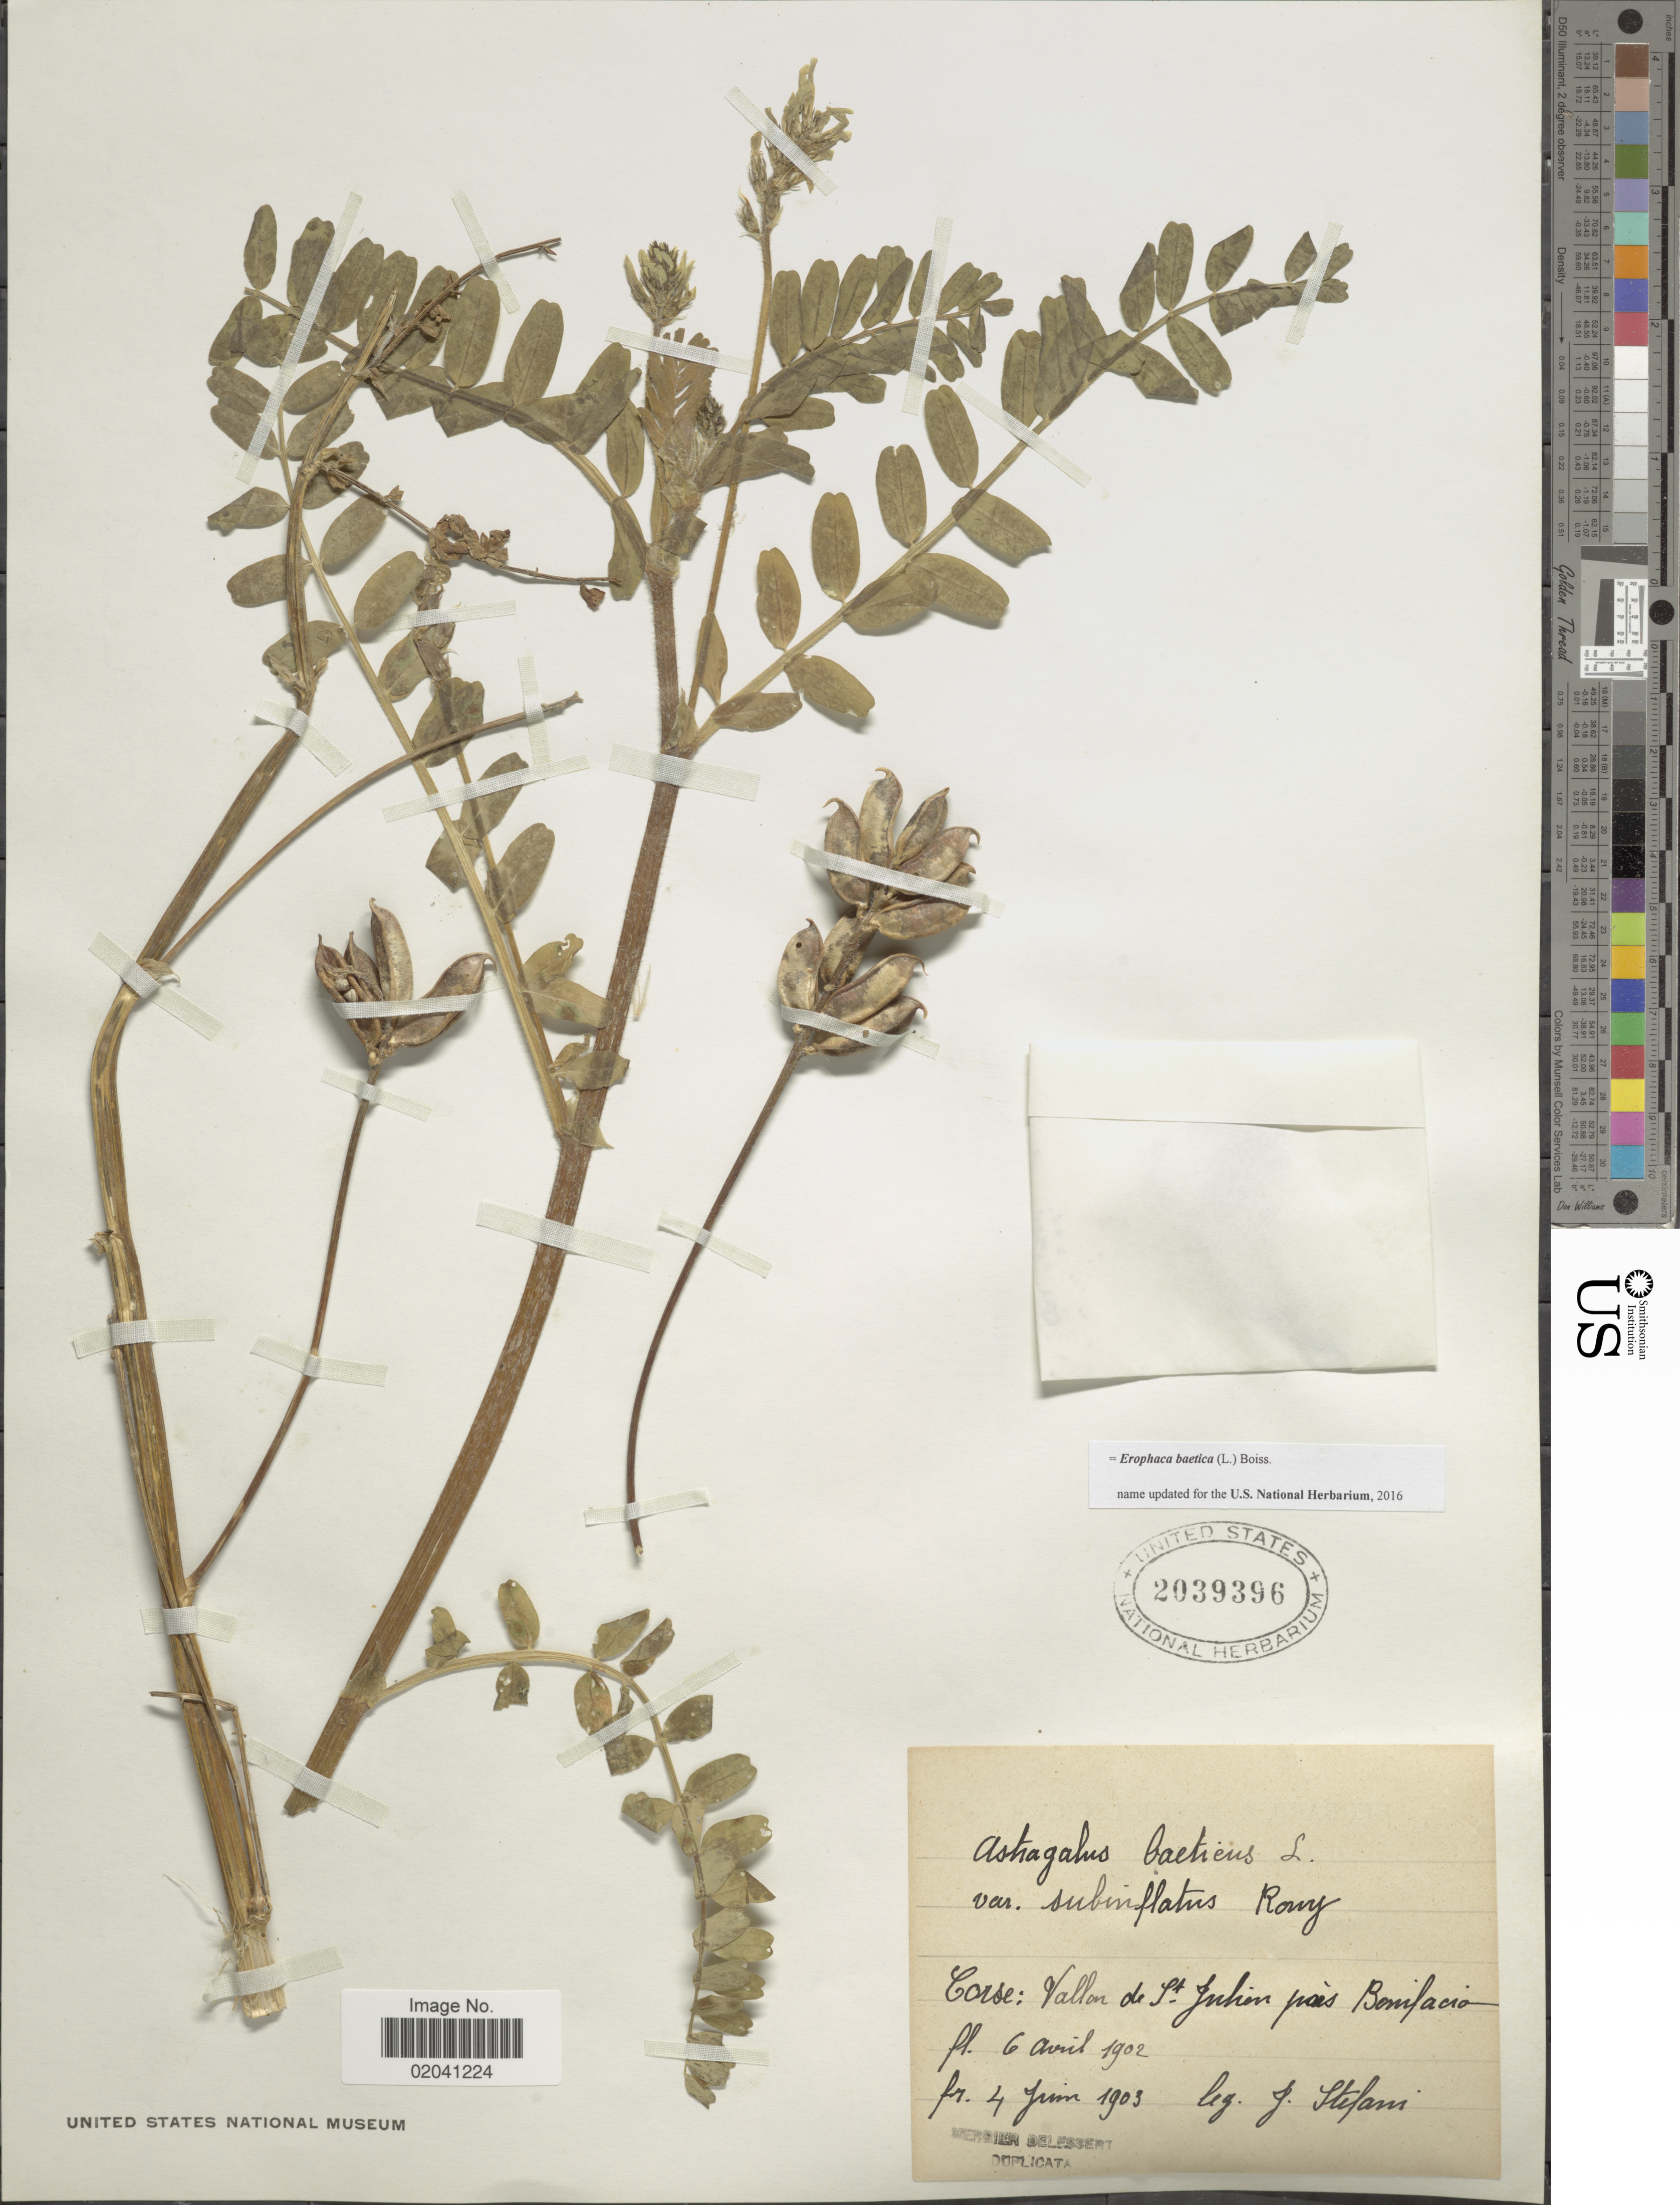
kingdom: Plantae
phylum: Tracheophyta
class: Magnoliopsida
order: Fabales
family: Fabaceae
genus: Erophaca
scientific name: Erophaca baetica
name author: (L.) Boiss.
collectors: J. Stefani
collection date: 1902-04-06/1903-06-04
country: France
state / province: Corsica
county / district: Corse-du-Sud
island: Corse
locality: Corse: Vallon de St. Julien près Bonifacio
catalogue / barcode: US 2039396